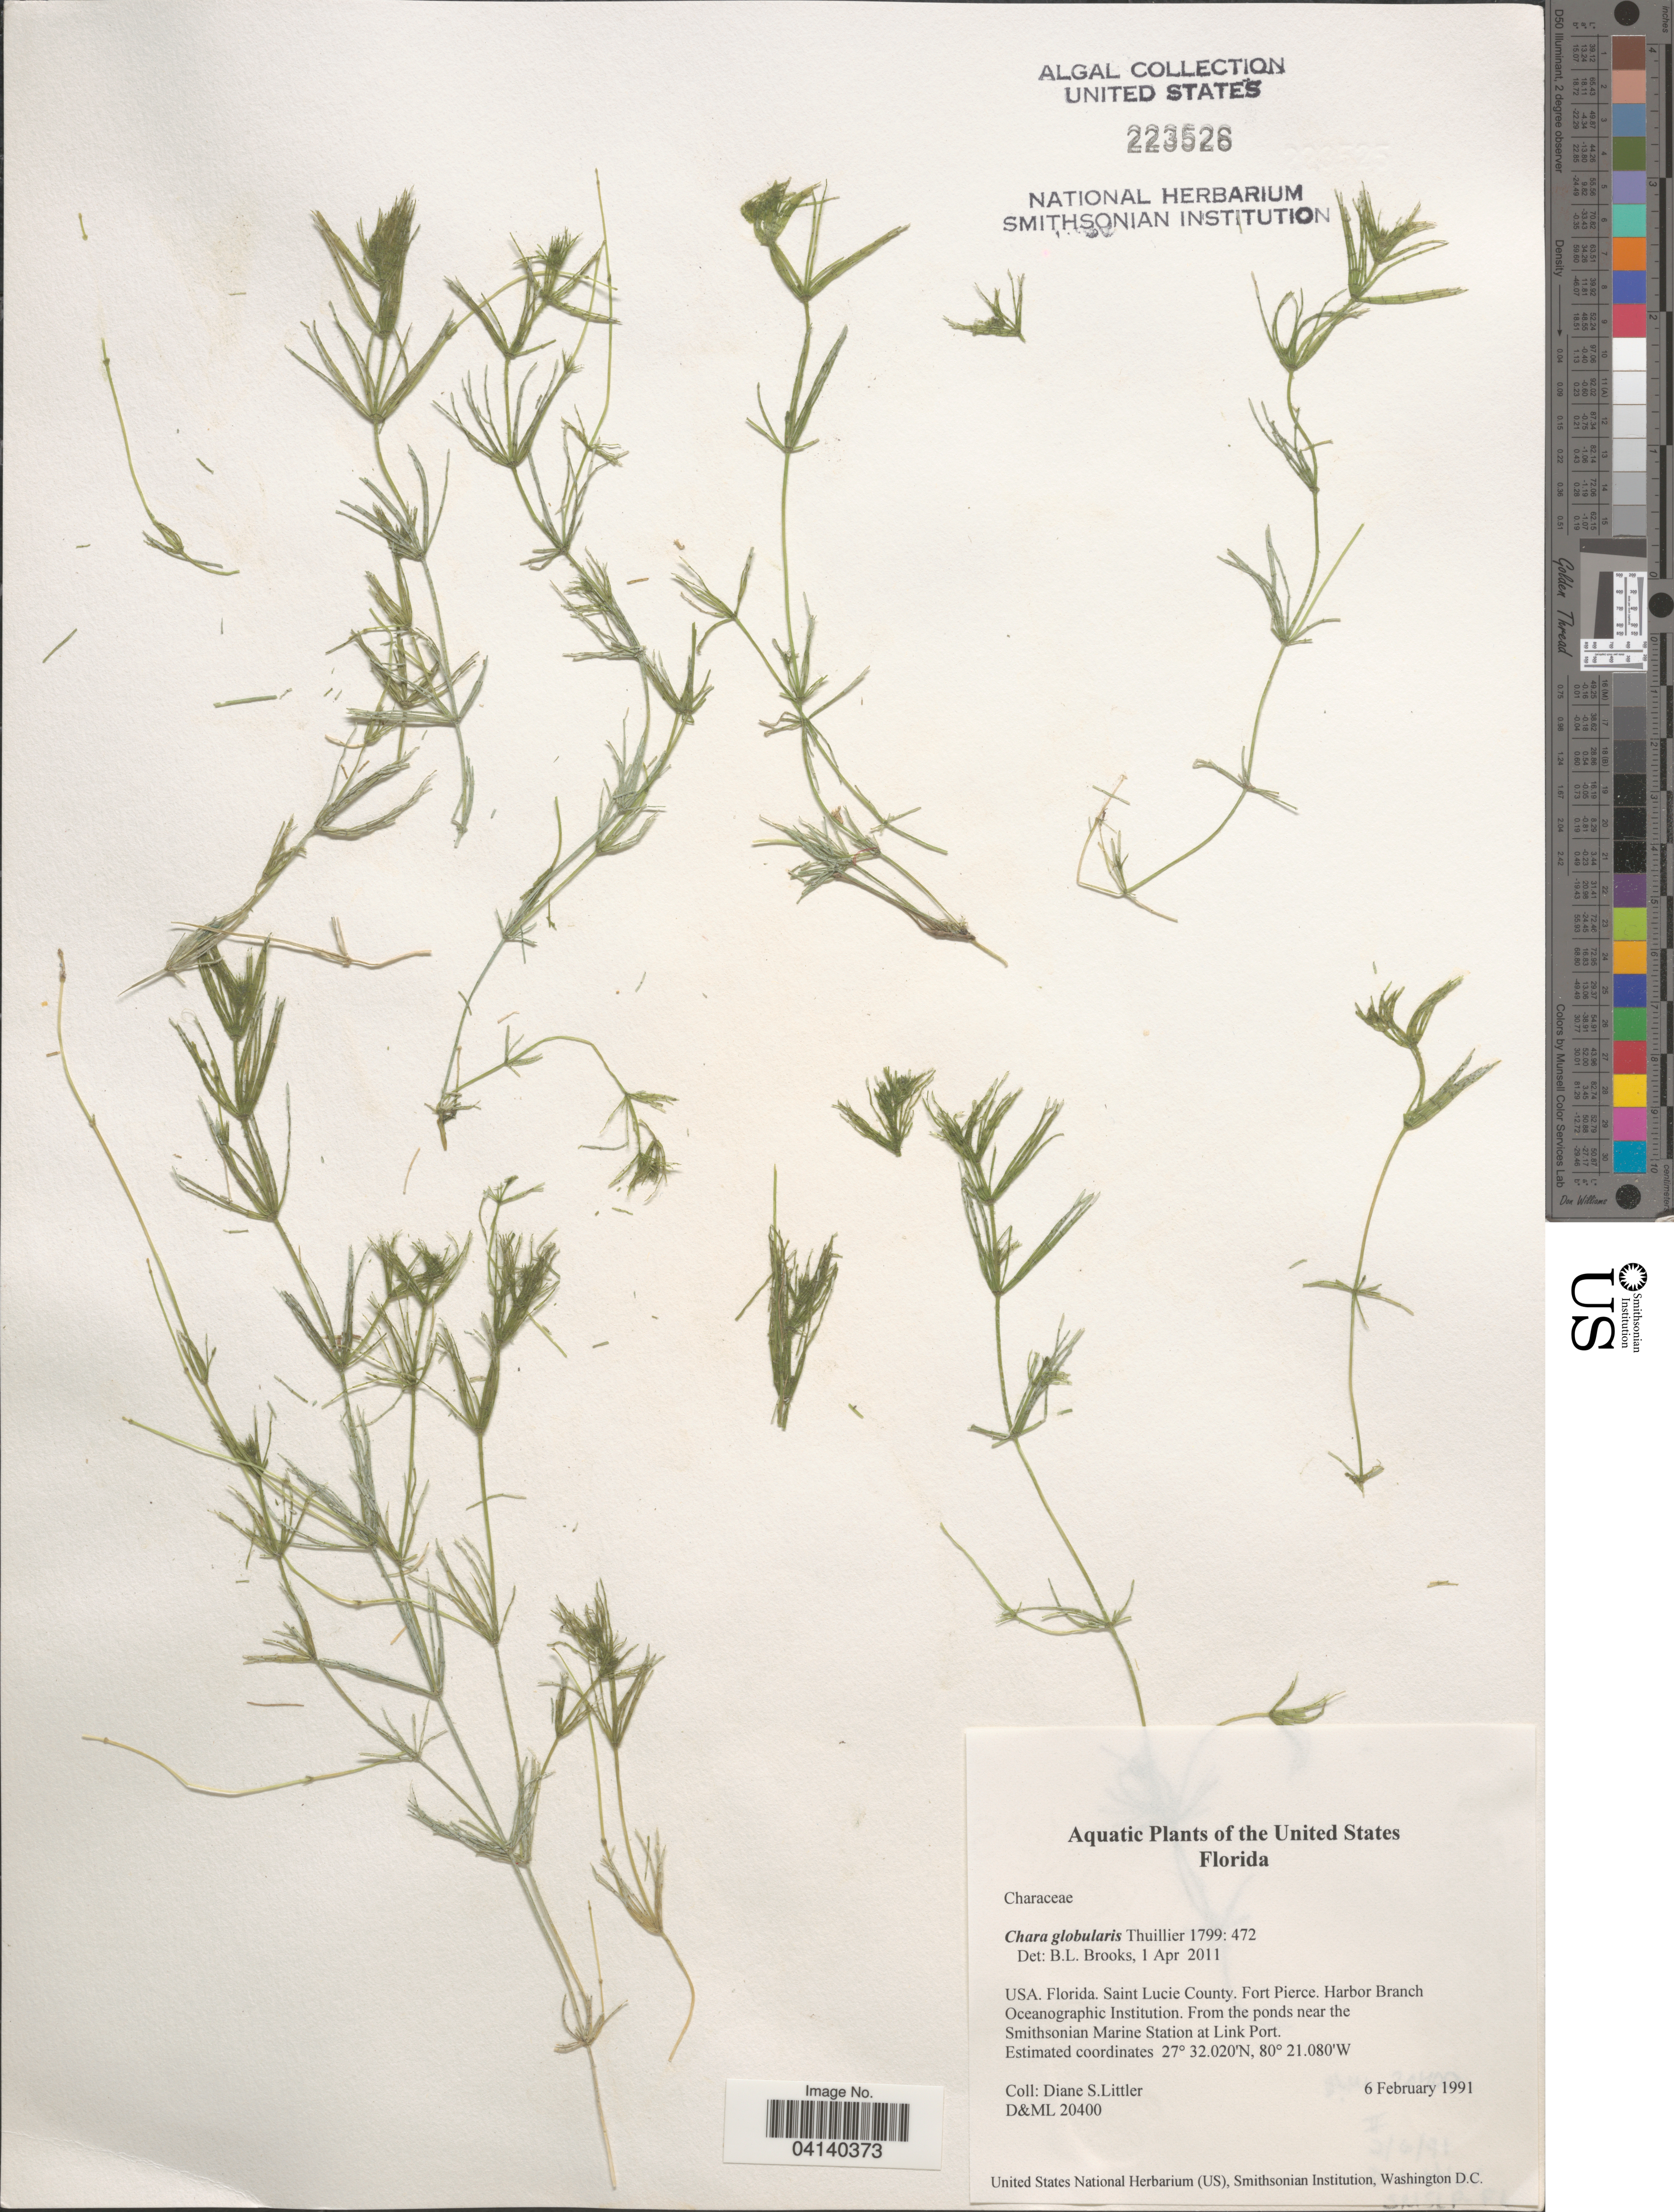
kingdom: Plantae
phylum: Charophyta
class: Charophyceae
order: Charales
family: Characeae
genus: Chara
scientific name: Chara globularis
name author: Thuiller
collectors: D. S. Littler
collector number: D&ML20400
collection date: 1991-02-06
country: United States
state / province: Florida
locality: Saint Lucie County. Fort Pierce. Harbor Branch Oceanographic Institution. From the ponds near the Smithsonian Marine Station at Link Port.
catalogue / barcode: US 223526